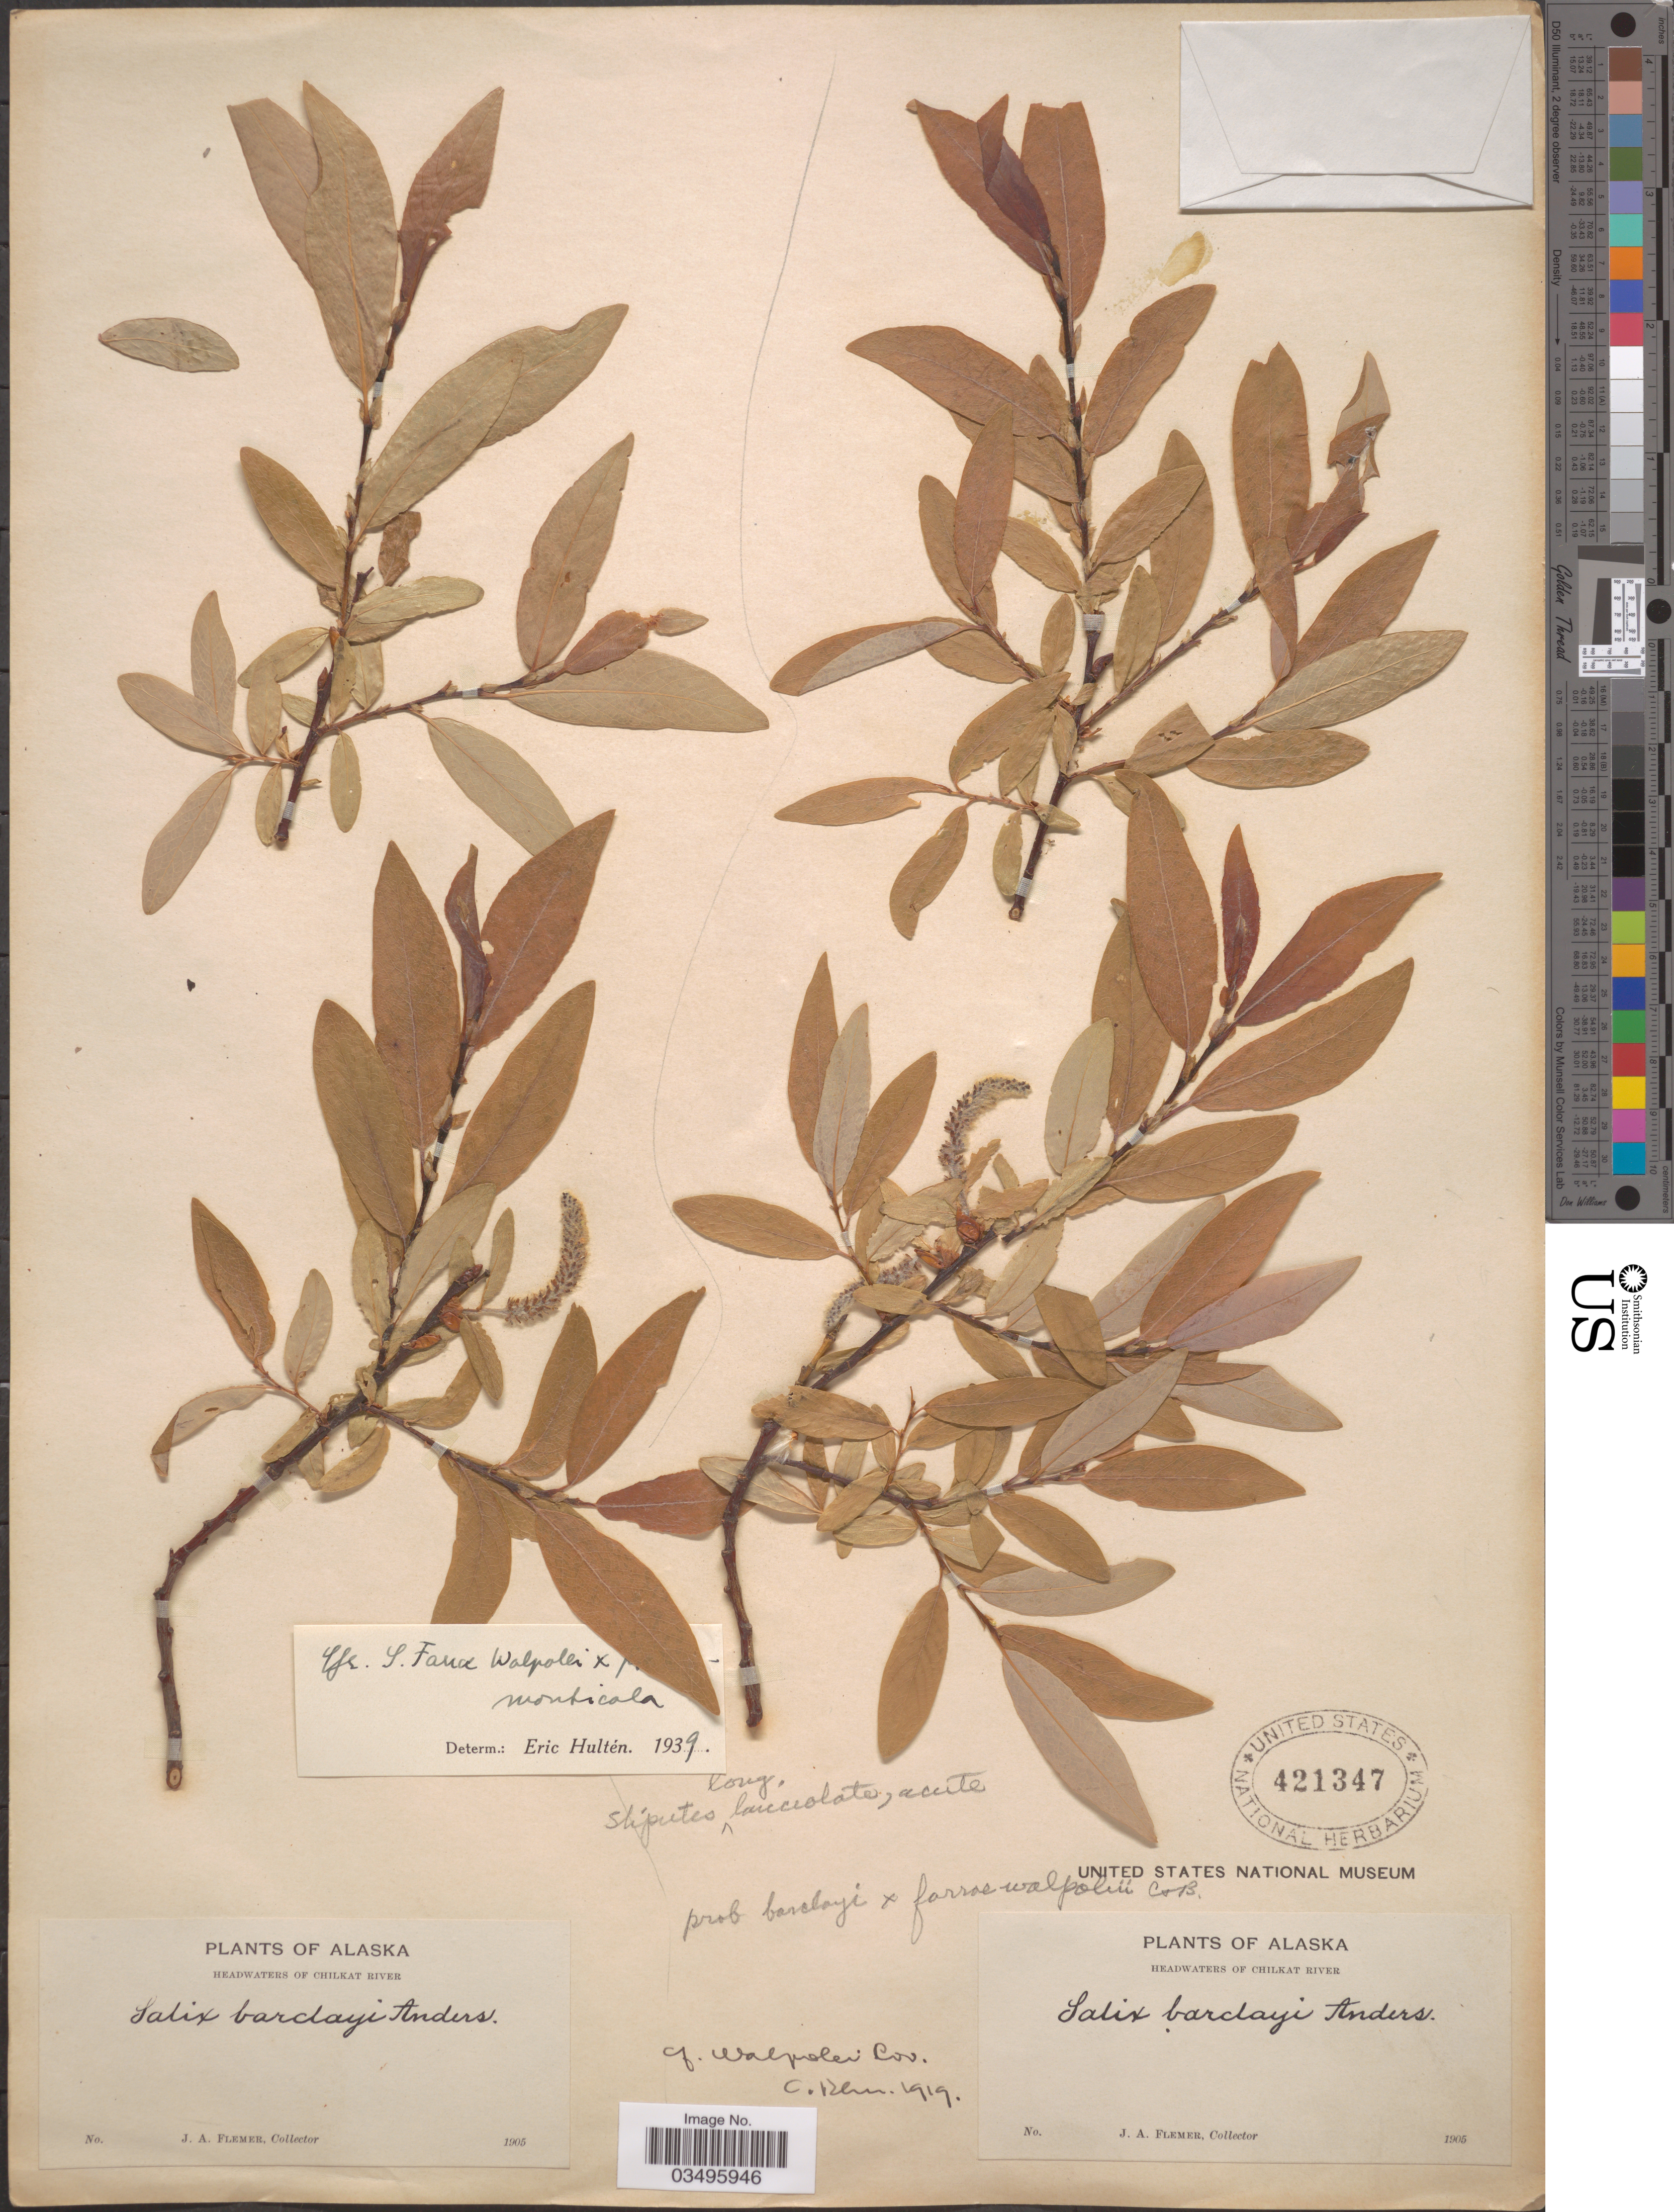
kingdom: Plantae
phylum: Tracheophyta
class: Magnoliopsida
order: Malpighiales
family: Salicaceae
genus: Salix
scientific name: Salix barclayi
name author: Andersson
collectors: J. Flemer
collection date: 1905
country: United States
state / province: Alaska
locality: Headwaters of Chilkat River.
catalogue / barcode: US 421347